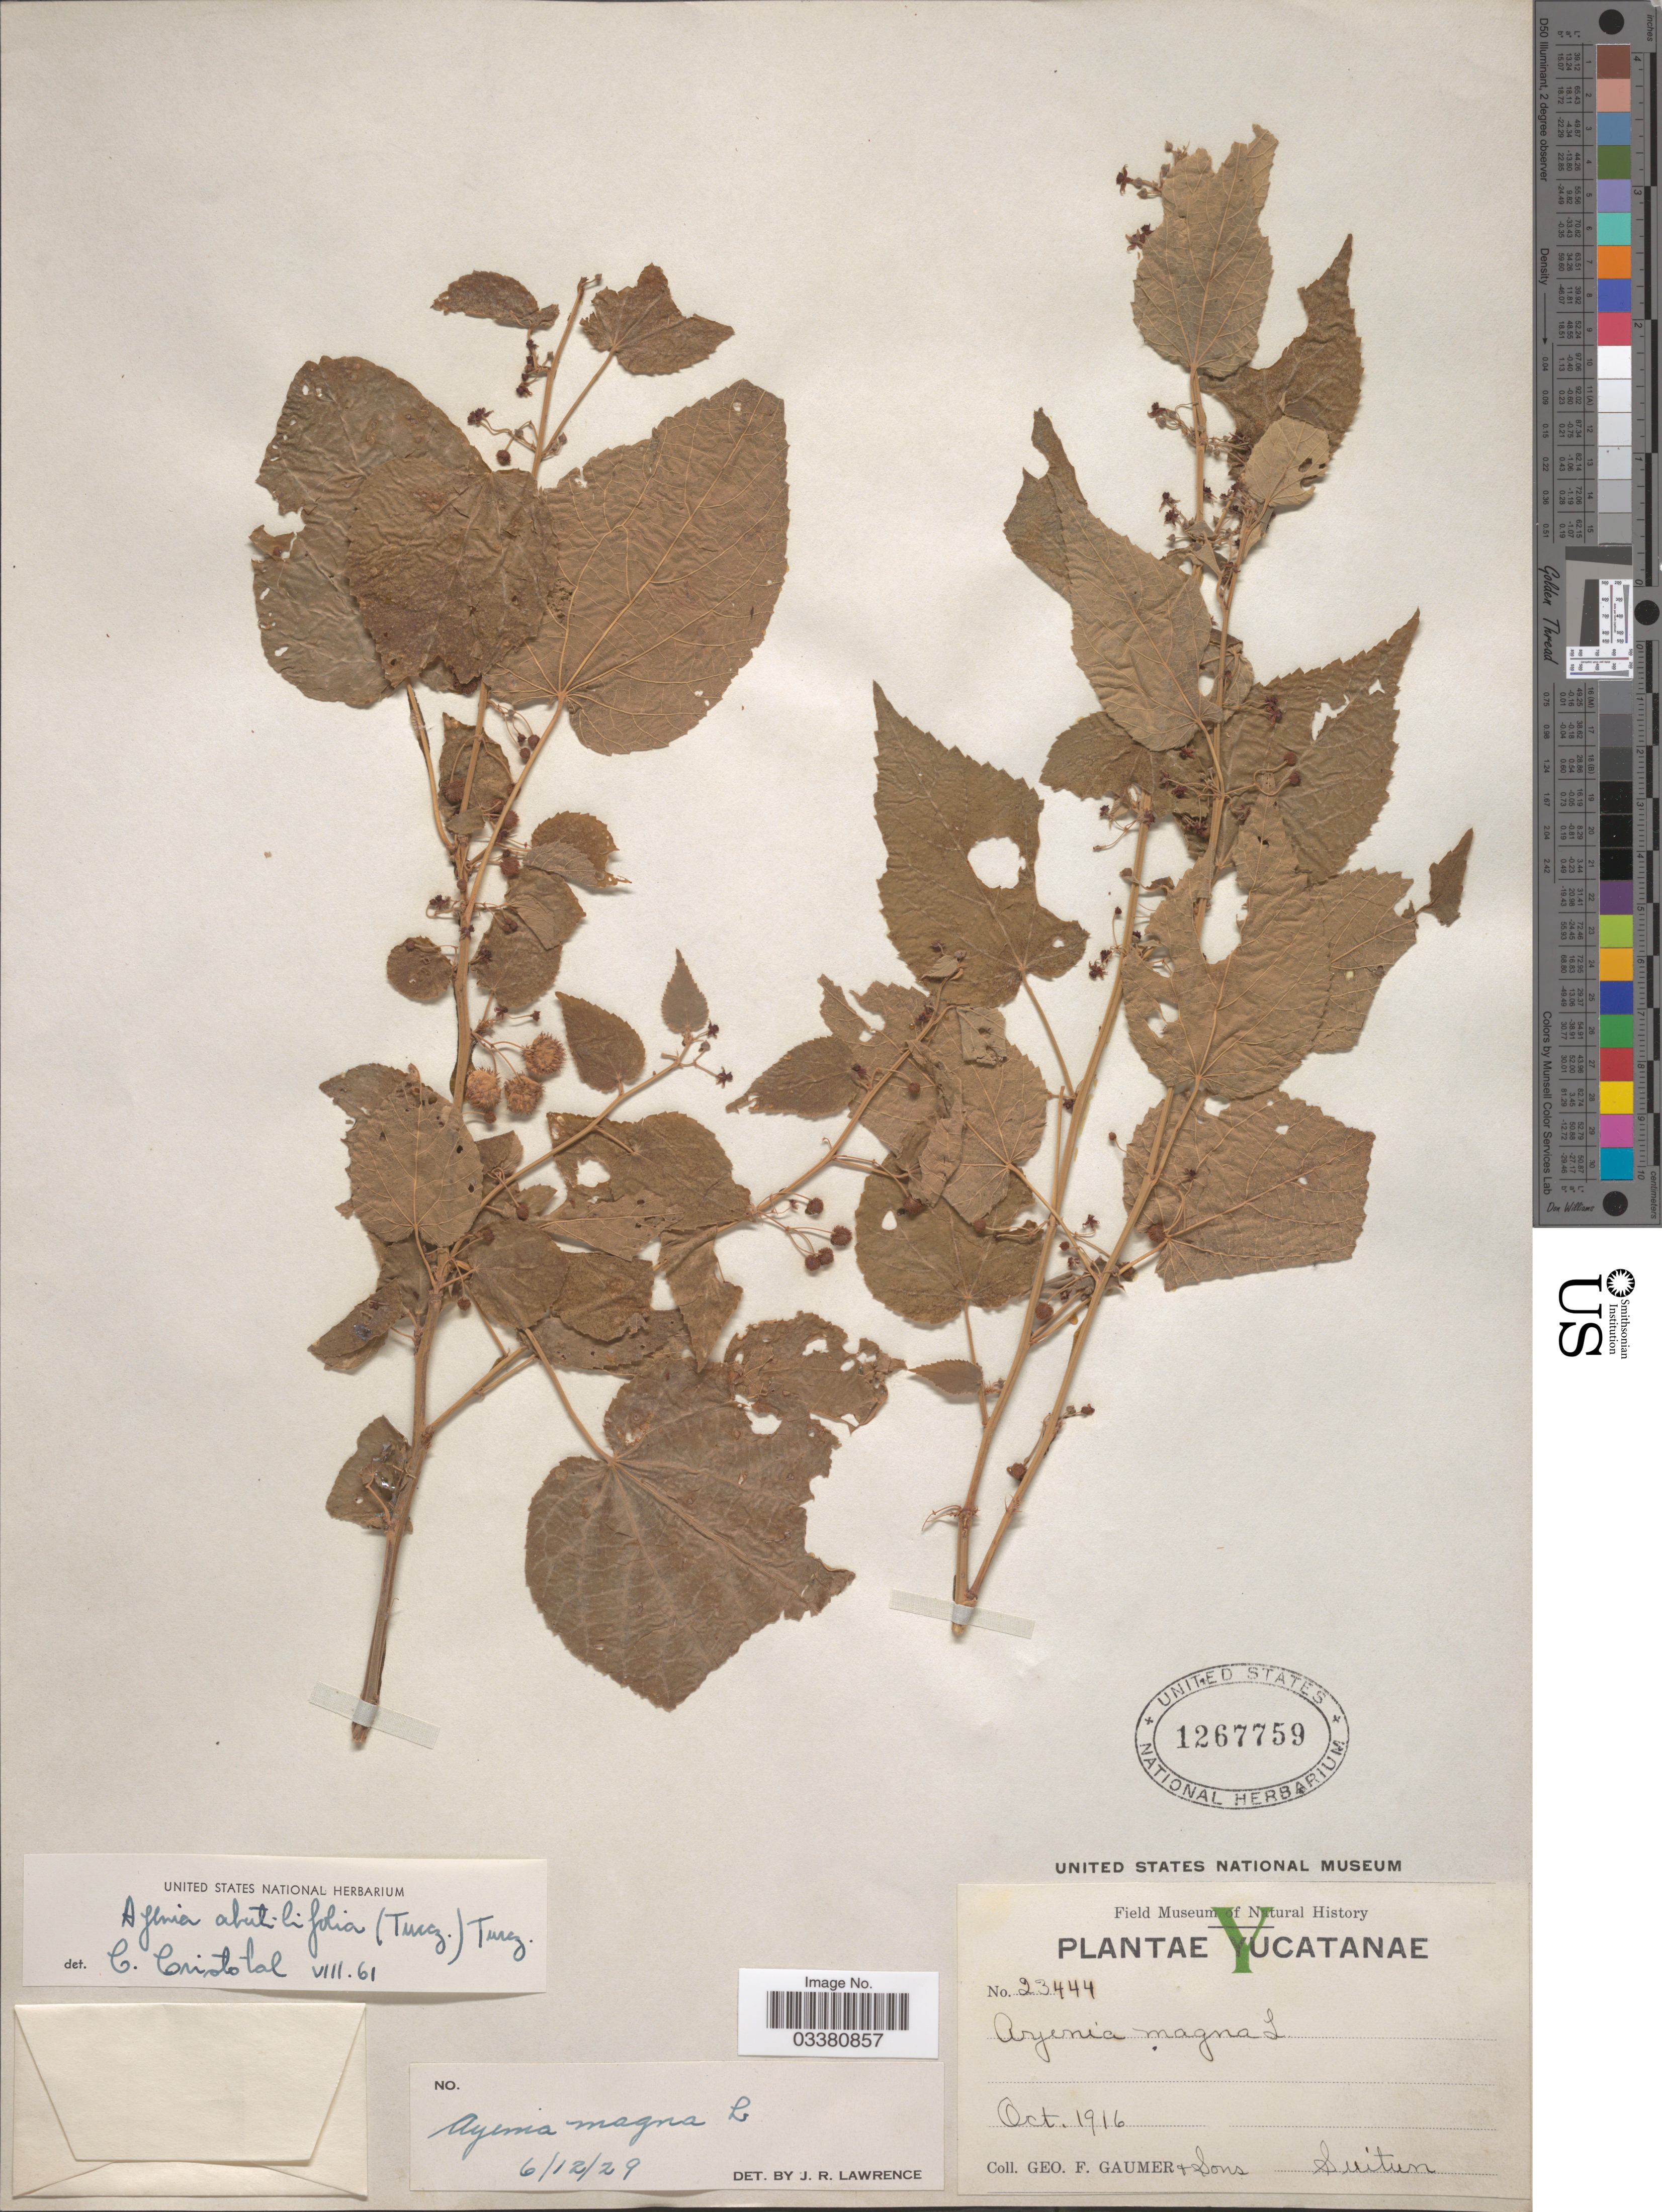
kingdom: Plantae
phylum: Tracheophyta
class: Magnoliopsida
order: Malvales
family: Malvaceae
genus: Ayenia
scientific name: Ayenia abutilifolia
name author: (Turcz.) Turcz.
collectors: G. F. Gaumer & Sons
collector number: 23444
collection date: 1916-10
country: Mexico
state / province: Yucatán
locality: Suitun.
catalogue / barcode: US 1267759